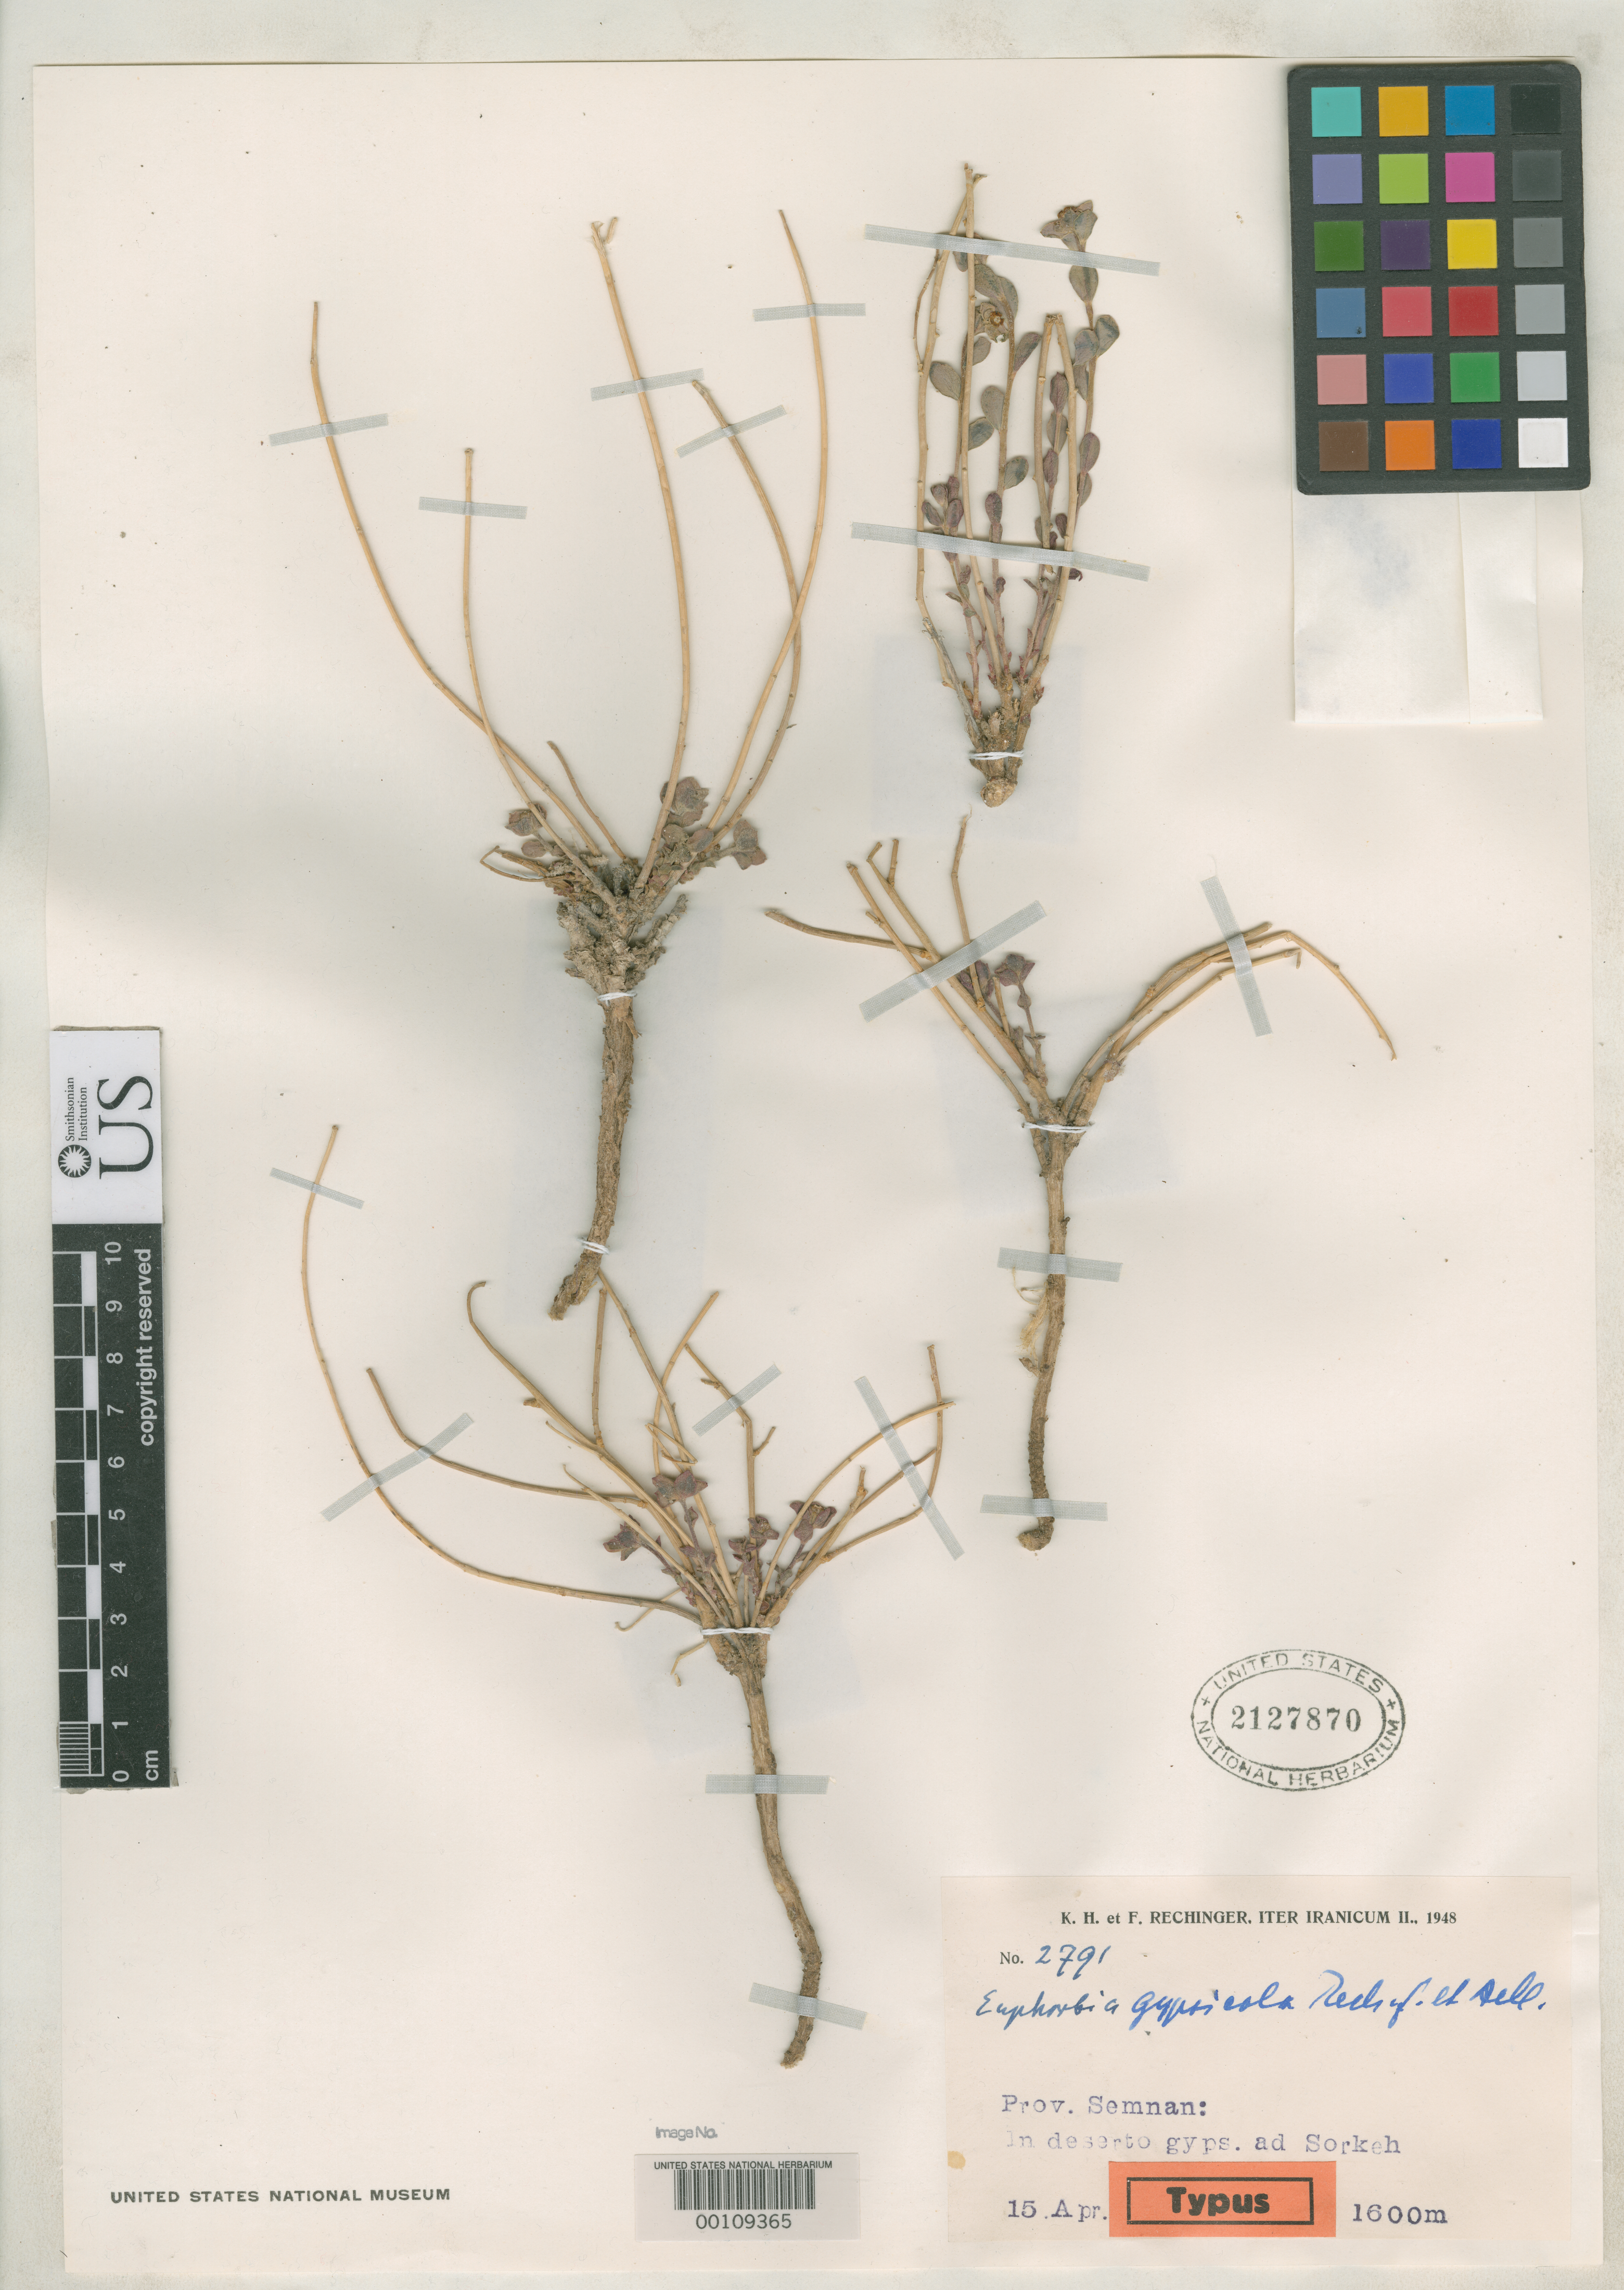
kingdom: Plantae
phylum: Tracheophyta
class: Magnoliopsida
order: Malpighiales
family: Euphorbiaceae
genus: Euphorbia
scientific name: Euphorbia gypsicola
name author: Rech. f. & Aellen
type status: Isotype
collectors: K. H. Rechinger & F. Rechinger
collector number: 2791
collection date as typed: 15 Apr 1948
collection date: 1948-04-15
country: Iran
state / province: Semnan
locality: Sorkeh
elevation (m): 1600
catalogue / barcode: US 2127870